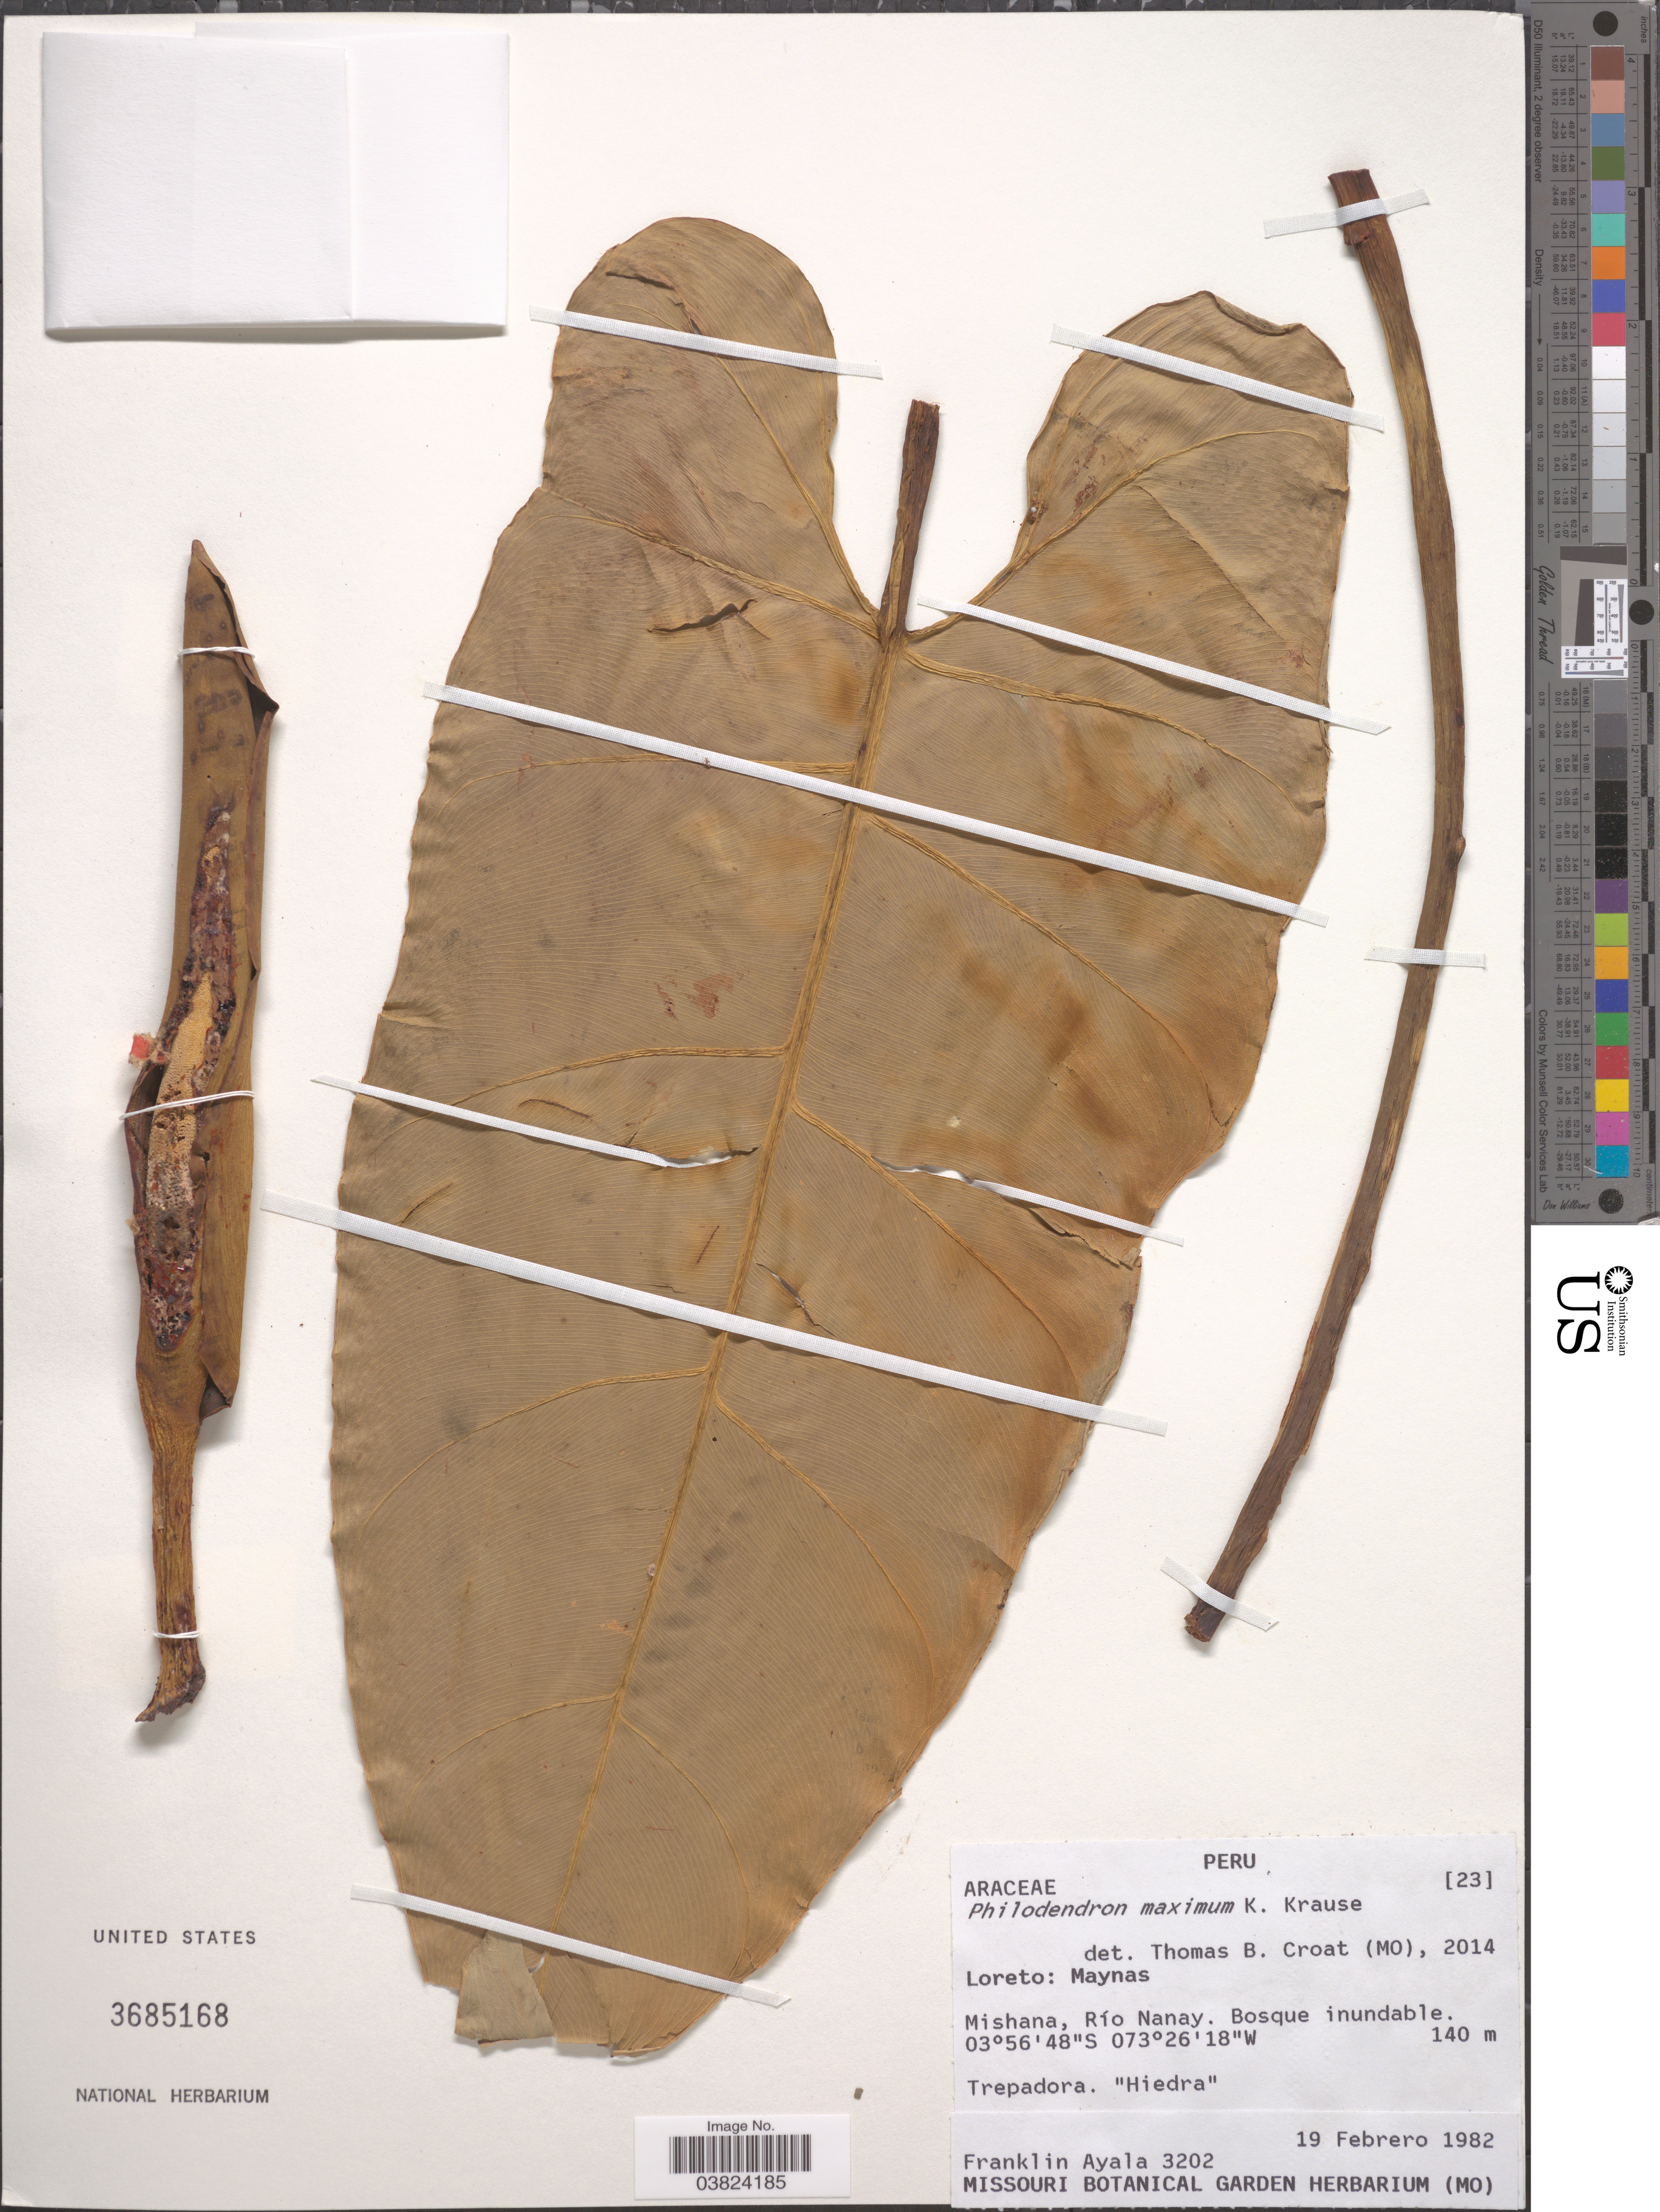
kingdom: Plantae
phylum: Tracheophyta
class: Liliopsida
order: Alismatales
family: Araceae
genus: Philodendron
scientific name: Philodendron maximum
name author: K. Krause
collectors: F. Ayala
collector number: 3202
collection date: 1982-02-19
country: Peru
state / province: Loreto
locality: Maynas. Mishana, Río Nanay. Bosque inundable.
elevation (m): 140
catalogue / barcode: US 3685168